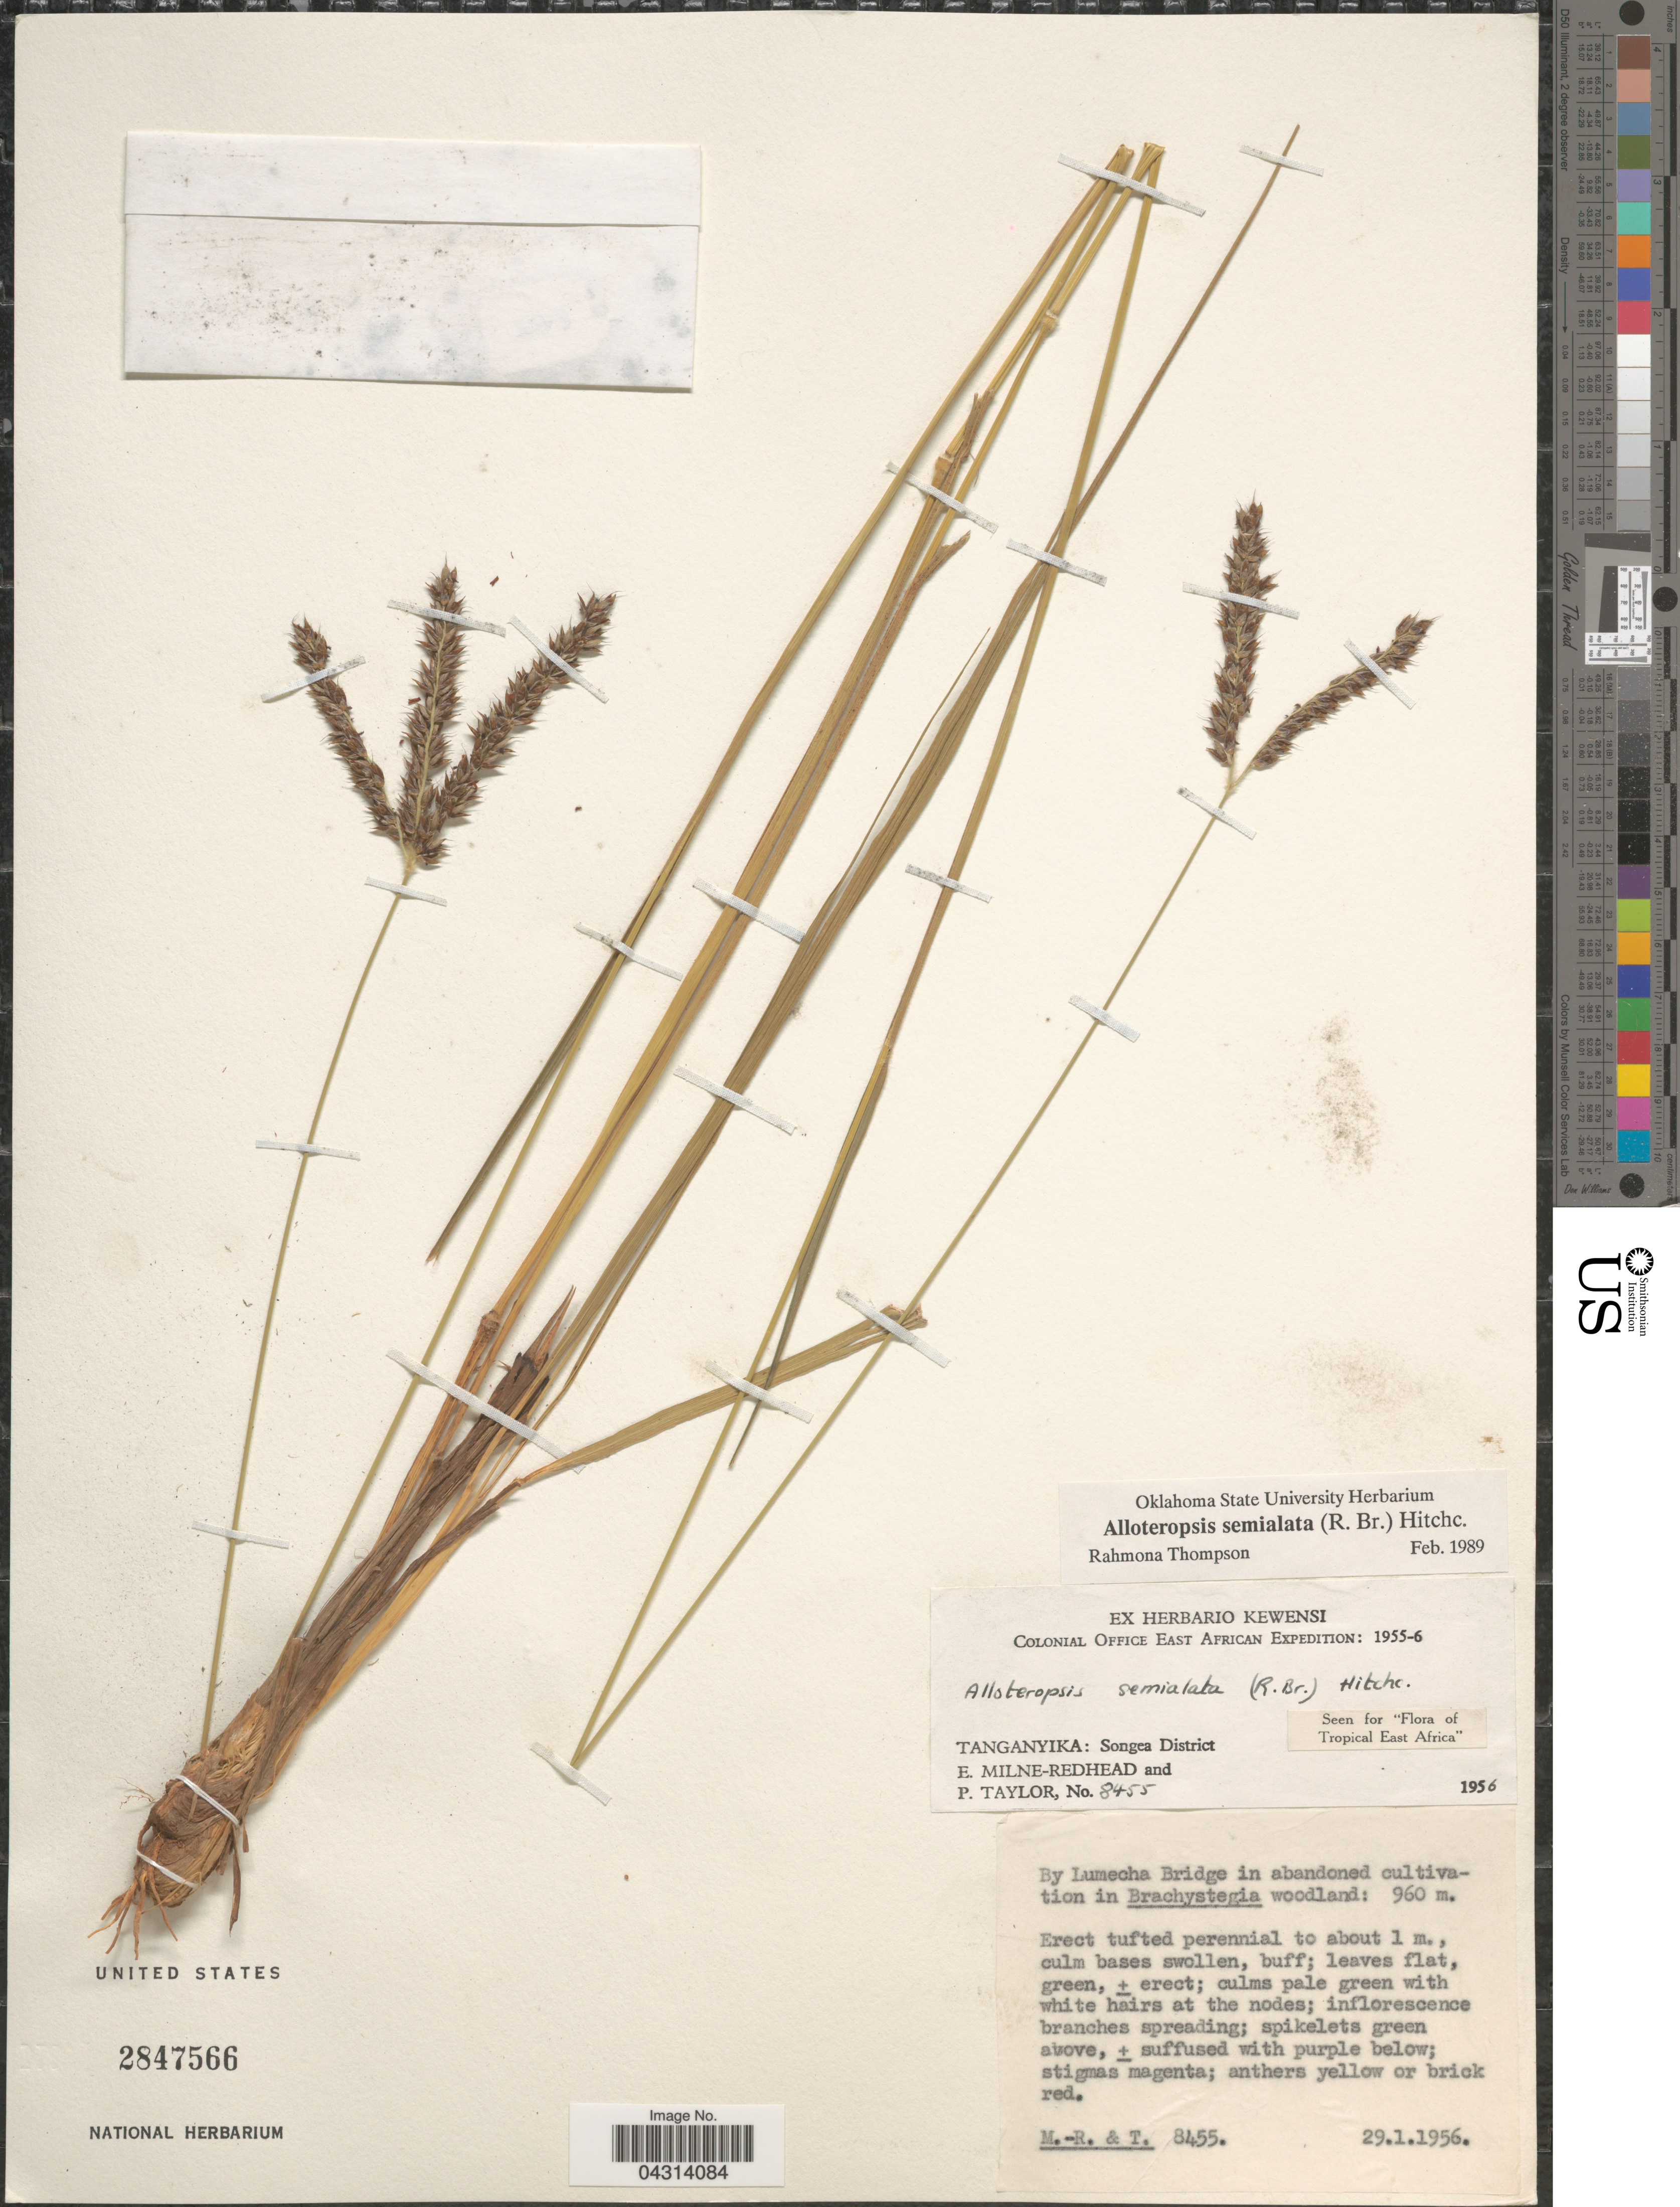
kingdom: Plantae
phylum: Tracheophyta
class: Liliopsida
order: Poales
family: Poaceae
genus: Alloteropsis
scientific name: Alloteropsis semialata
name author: (R. Br.) Hitchc.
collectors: E. W. Milne-Redhead & P. Taylor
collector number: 8455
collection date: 1956-01-29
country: Tanzania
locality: Colonial Office East African Expedition: 1955-6. Tanganyika: Songea District. By Lumecha Bridge in abandoned cultivation in Brachystegia woodland.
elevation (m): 960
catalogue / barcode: US 2847566